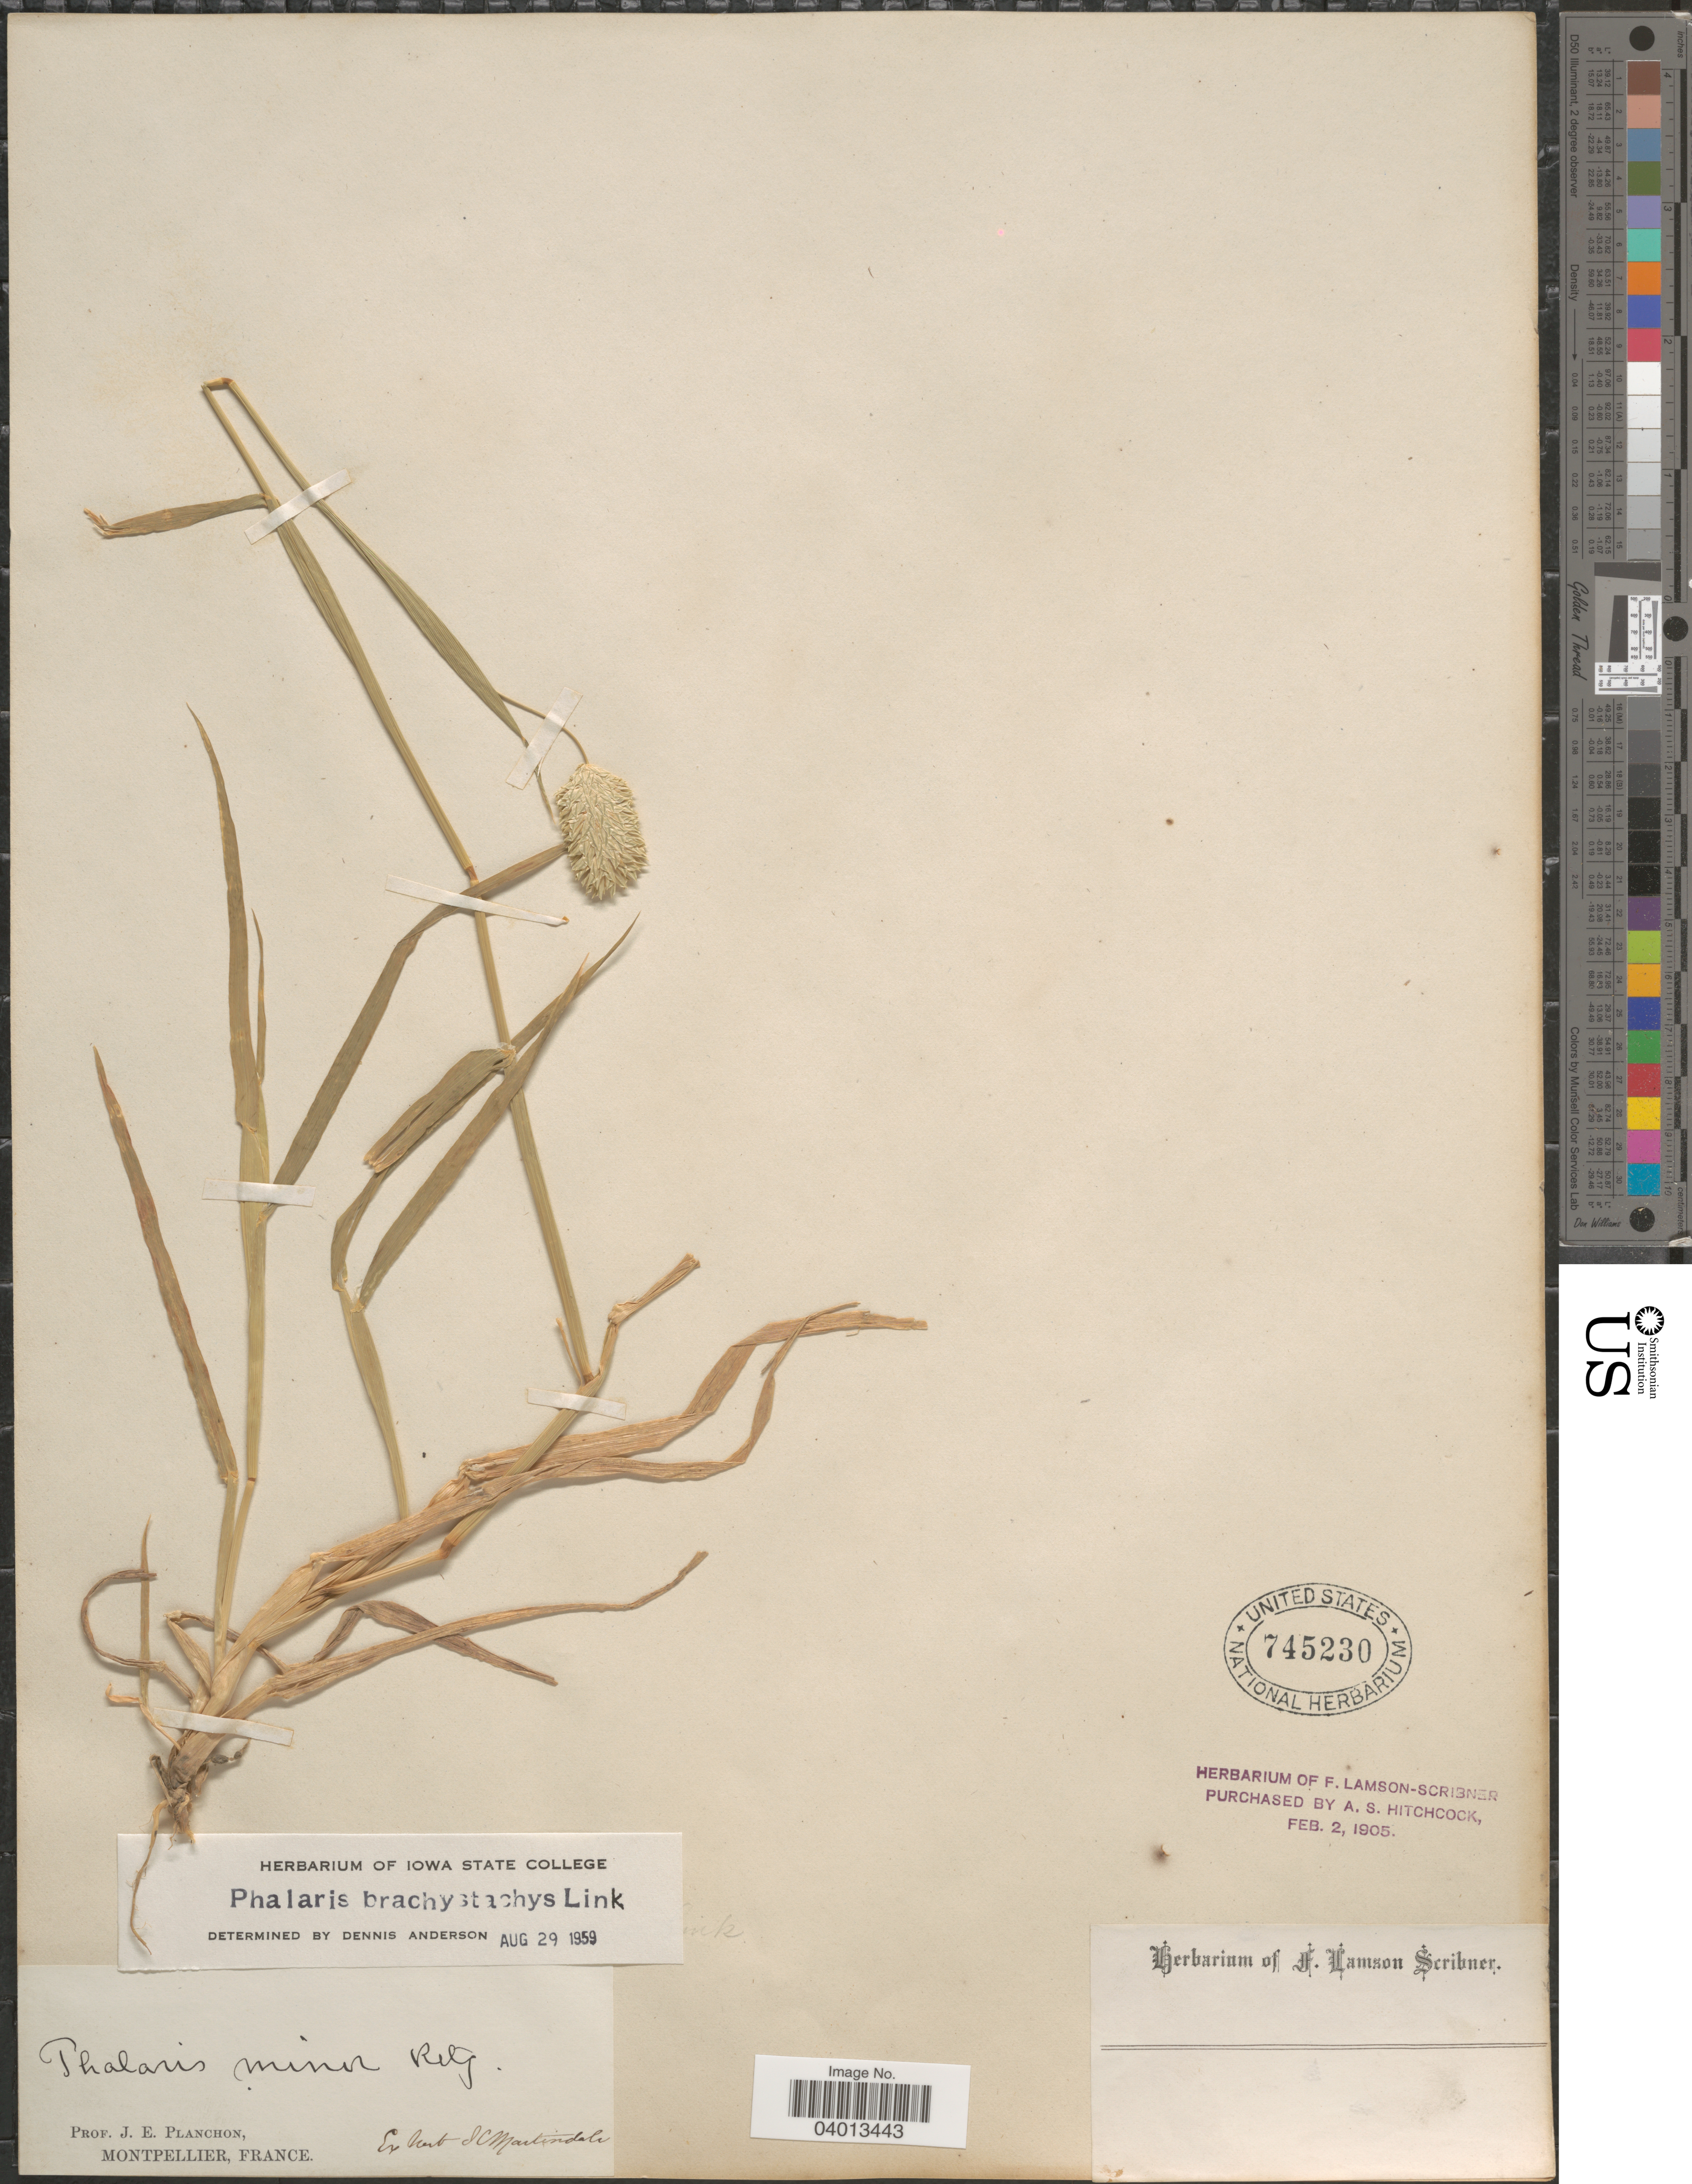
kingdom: Plantae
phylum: Tracheophyta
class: Liliopsida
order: Poales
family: Poaceae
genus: Phalaris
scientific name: Phalaris brachystachys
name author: Link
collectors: J. E. Planchon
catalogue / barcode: US 745230